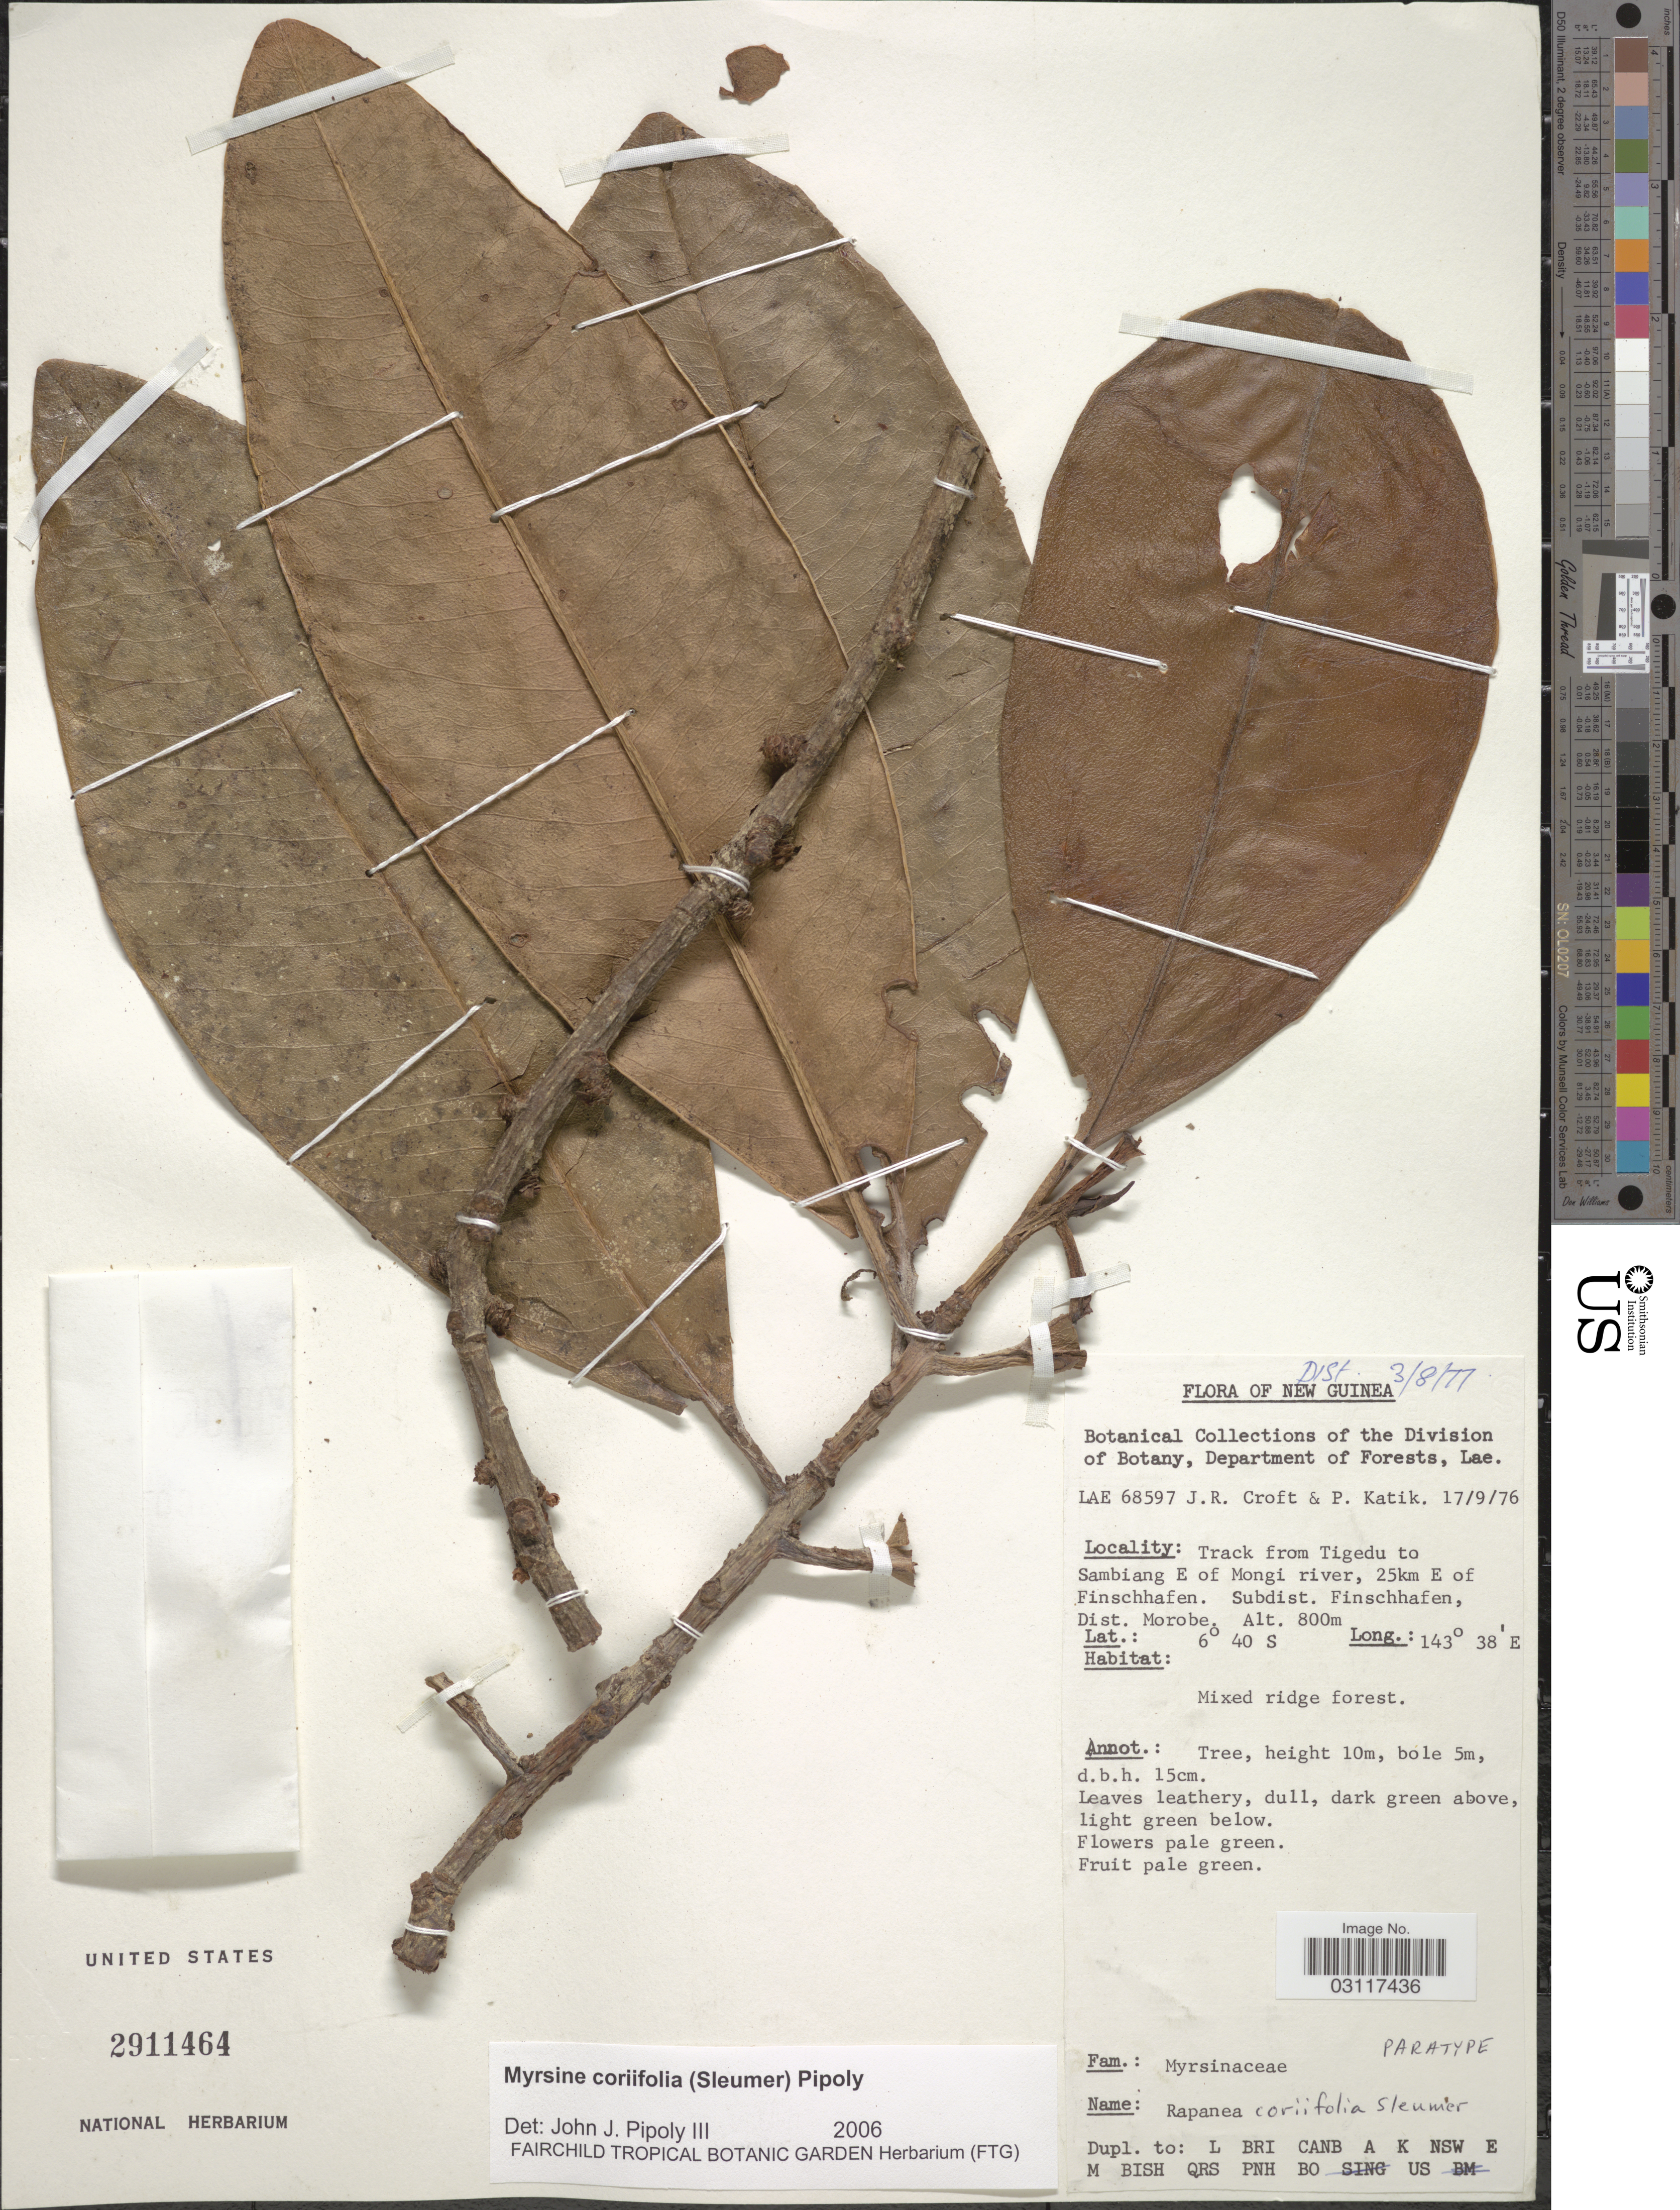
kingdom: Plantae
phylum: Tracheophyta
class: Magnoliopsida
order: Ericales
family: Primulaceae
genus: Myrsine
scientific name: Myrsine coriifolia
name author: (Sleumer) Pipoly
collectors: J. R. Croft & P. Katik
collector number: LAE 68597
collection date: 1976-09-17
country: Papua New Guinea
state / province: Morobe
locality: New Guinea, Track from Tigedu to Sambiang E of Mongi river, 25km E of Finschhafen, Subdist. Finschhafen, Dist. Morobe.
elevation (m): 800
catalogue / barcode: US 2911464